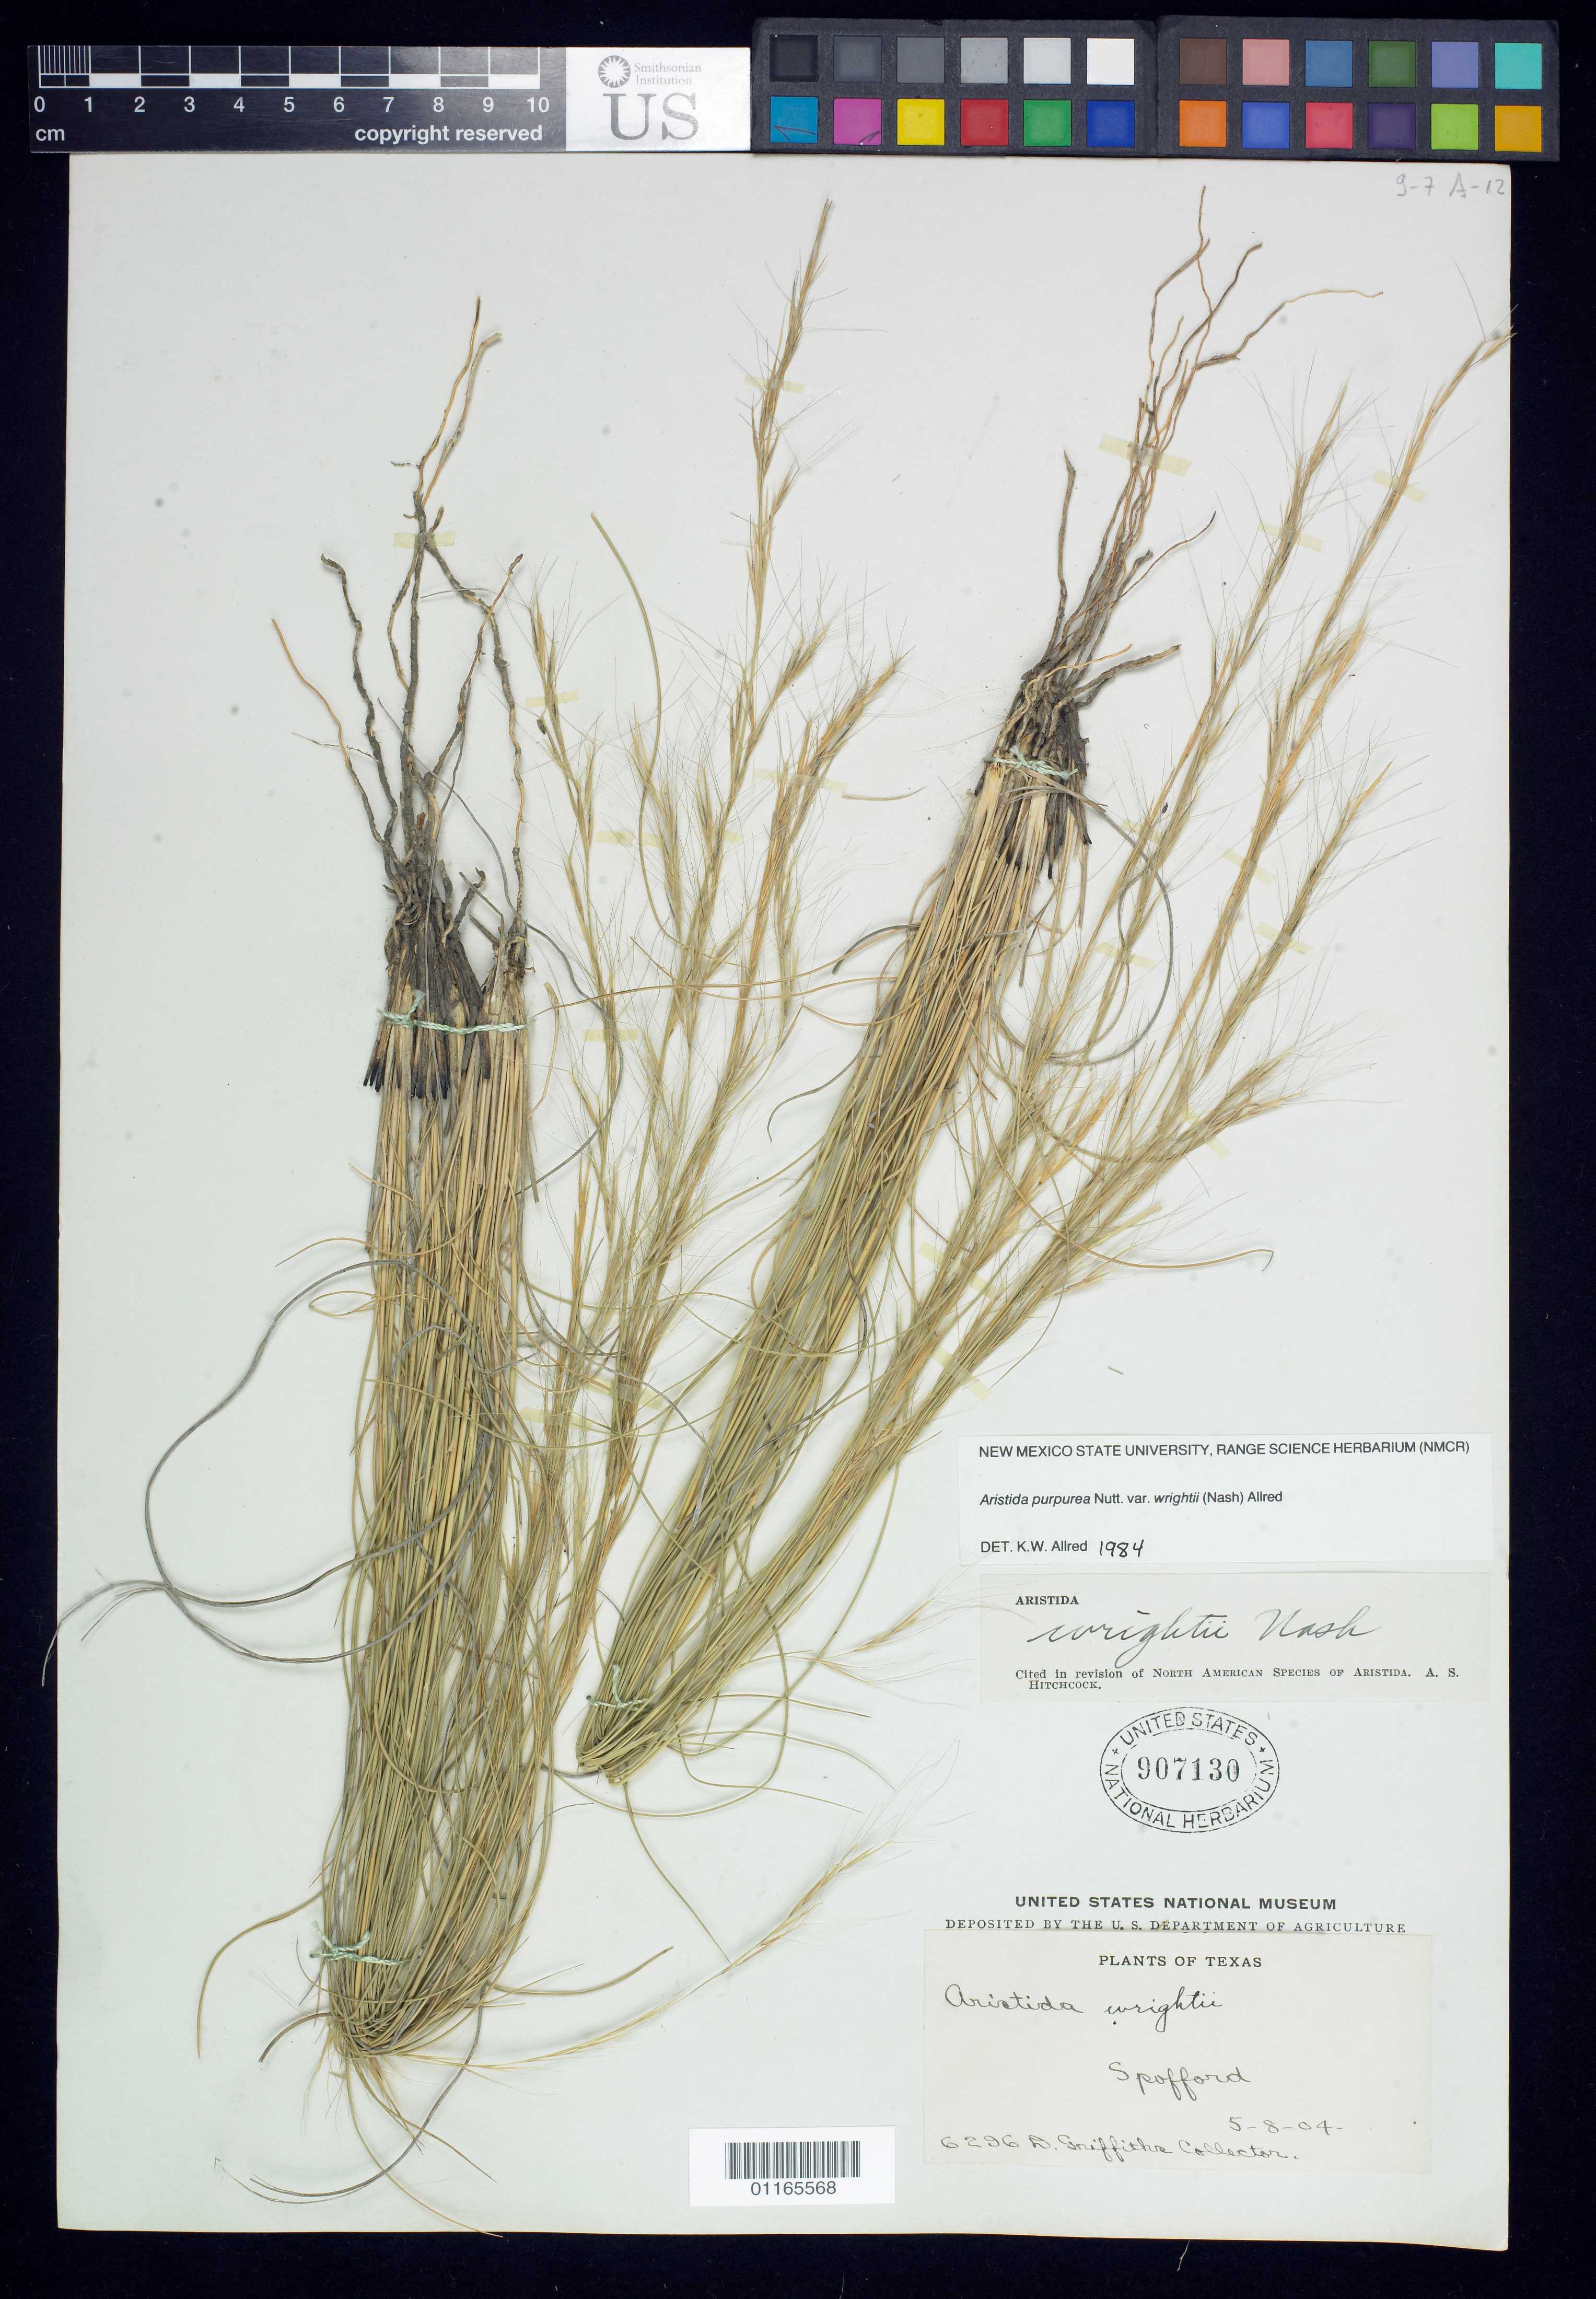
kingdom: Plantae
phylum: Tracheophyta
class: Liliopsida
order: Poales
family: Poaceae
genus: Aristida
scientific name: Aristida purpurea var. wrightii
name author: (Nash) Allred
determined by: Allred, Kelly W., Director & Curator (NMCR), New Mexico State University (UNITED STATES)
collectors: D. Griffiths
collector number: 6296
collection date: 1904-05-08 or 1904-08-05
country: United States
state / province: Texas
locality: Spofford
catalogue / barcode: US 907130